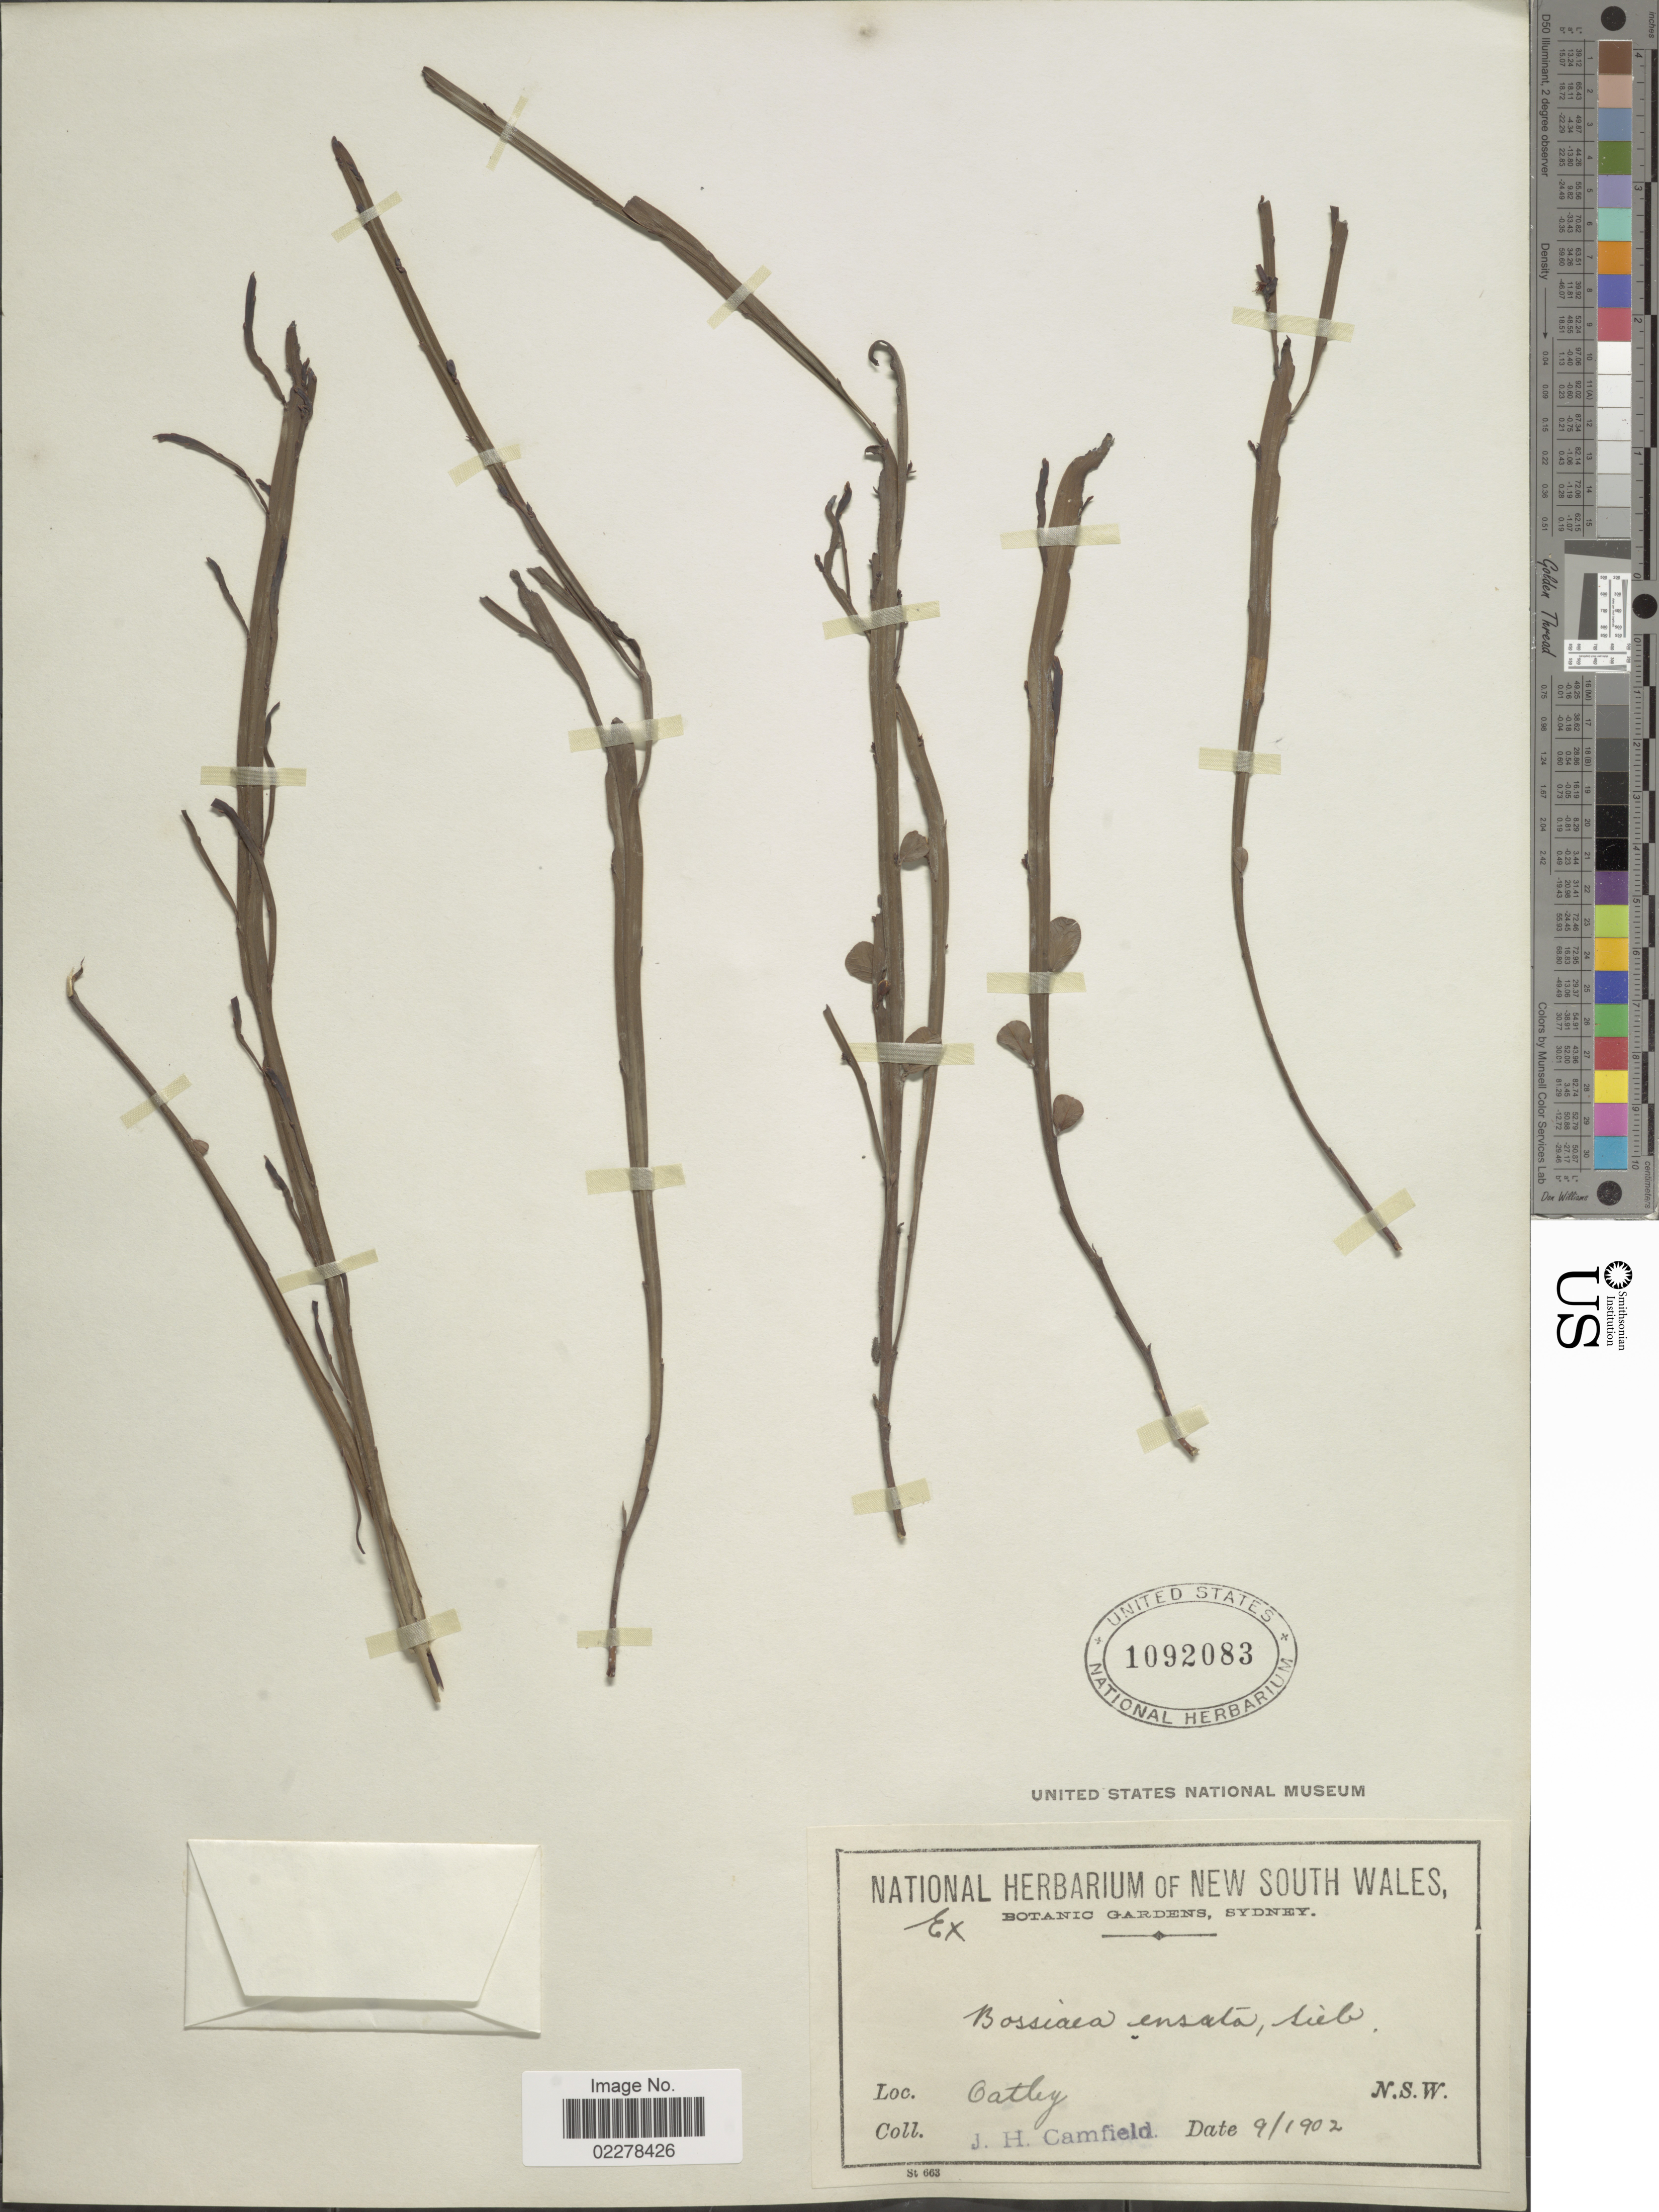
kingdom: Plantae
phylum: Tracheophyta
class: Magnoliopsida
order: Fabales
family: Fabaceae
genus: Bossiaea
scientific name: Bossiaea ensata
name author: DC.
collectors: J. Camfield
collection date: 1902-09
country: Australia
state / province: New South Wales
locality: Oatley. N.S.W.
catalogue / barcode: US 1092083